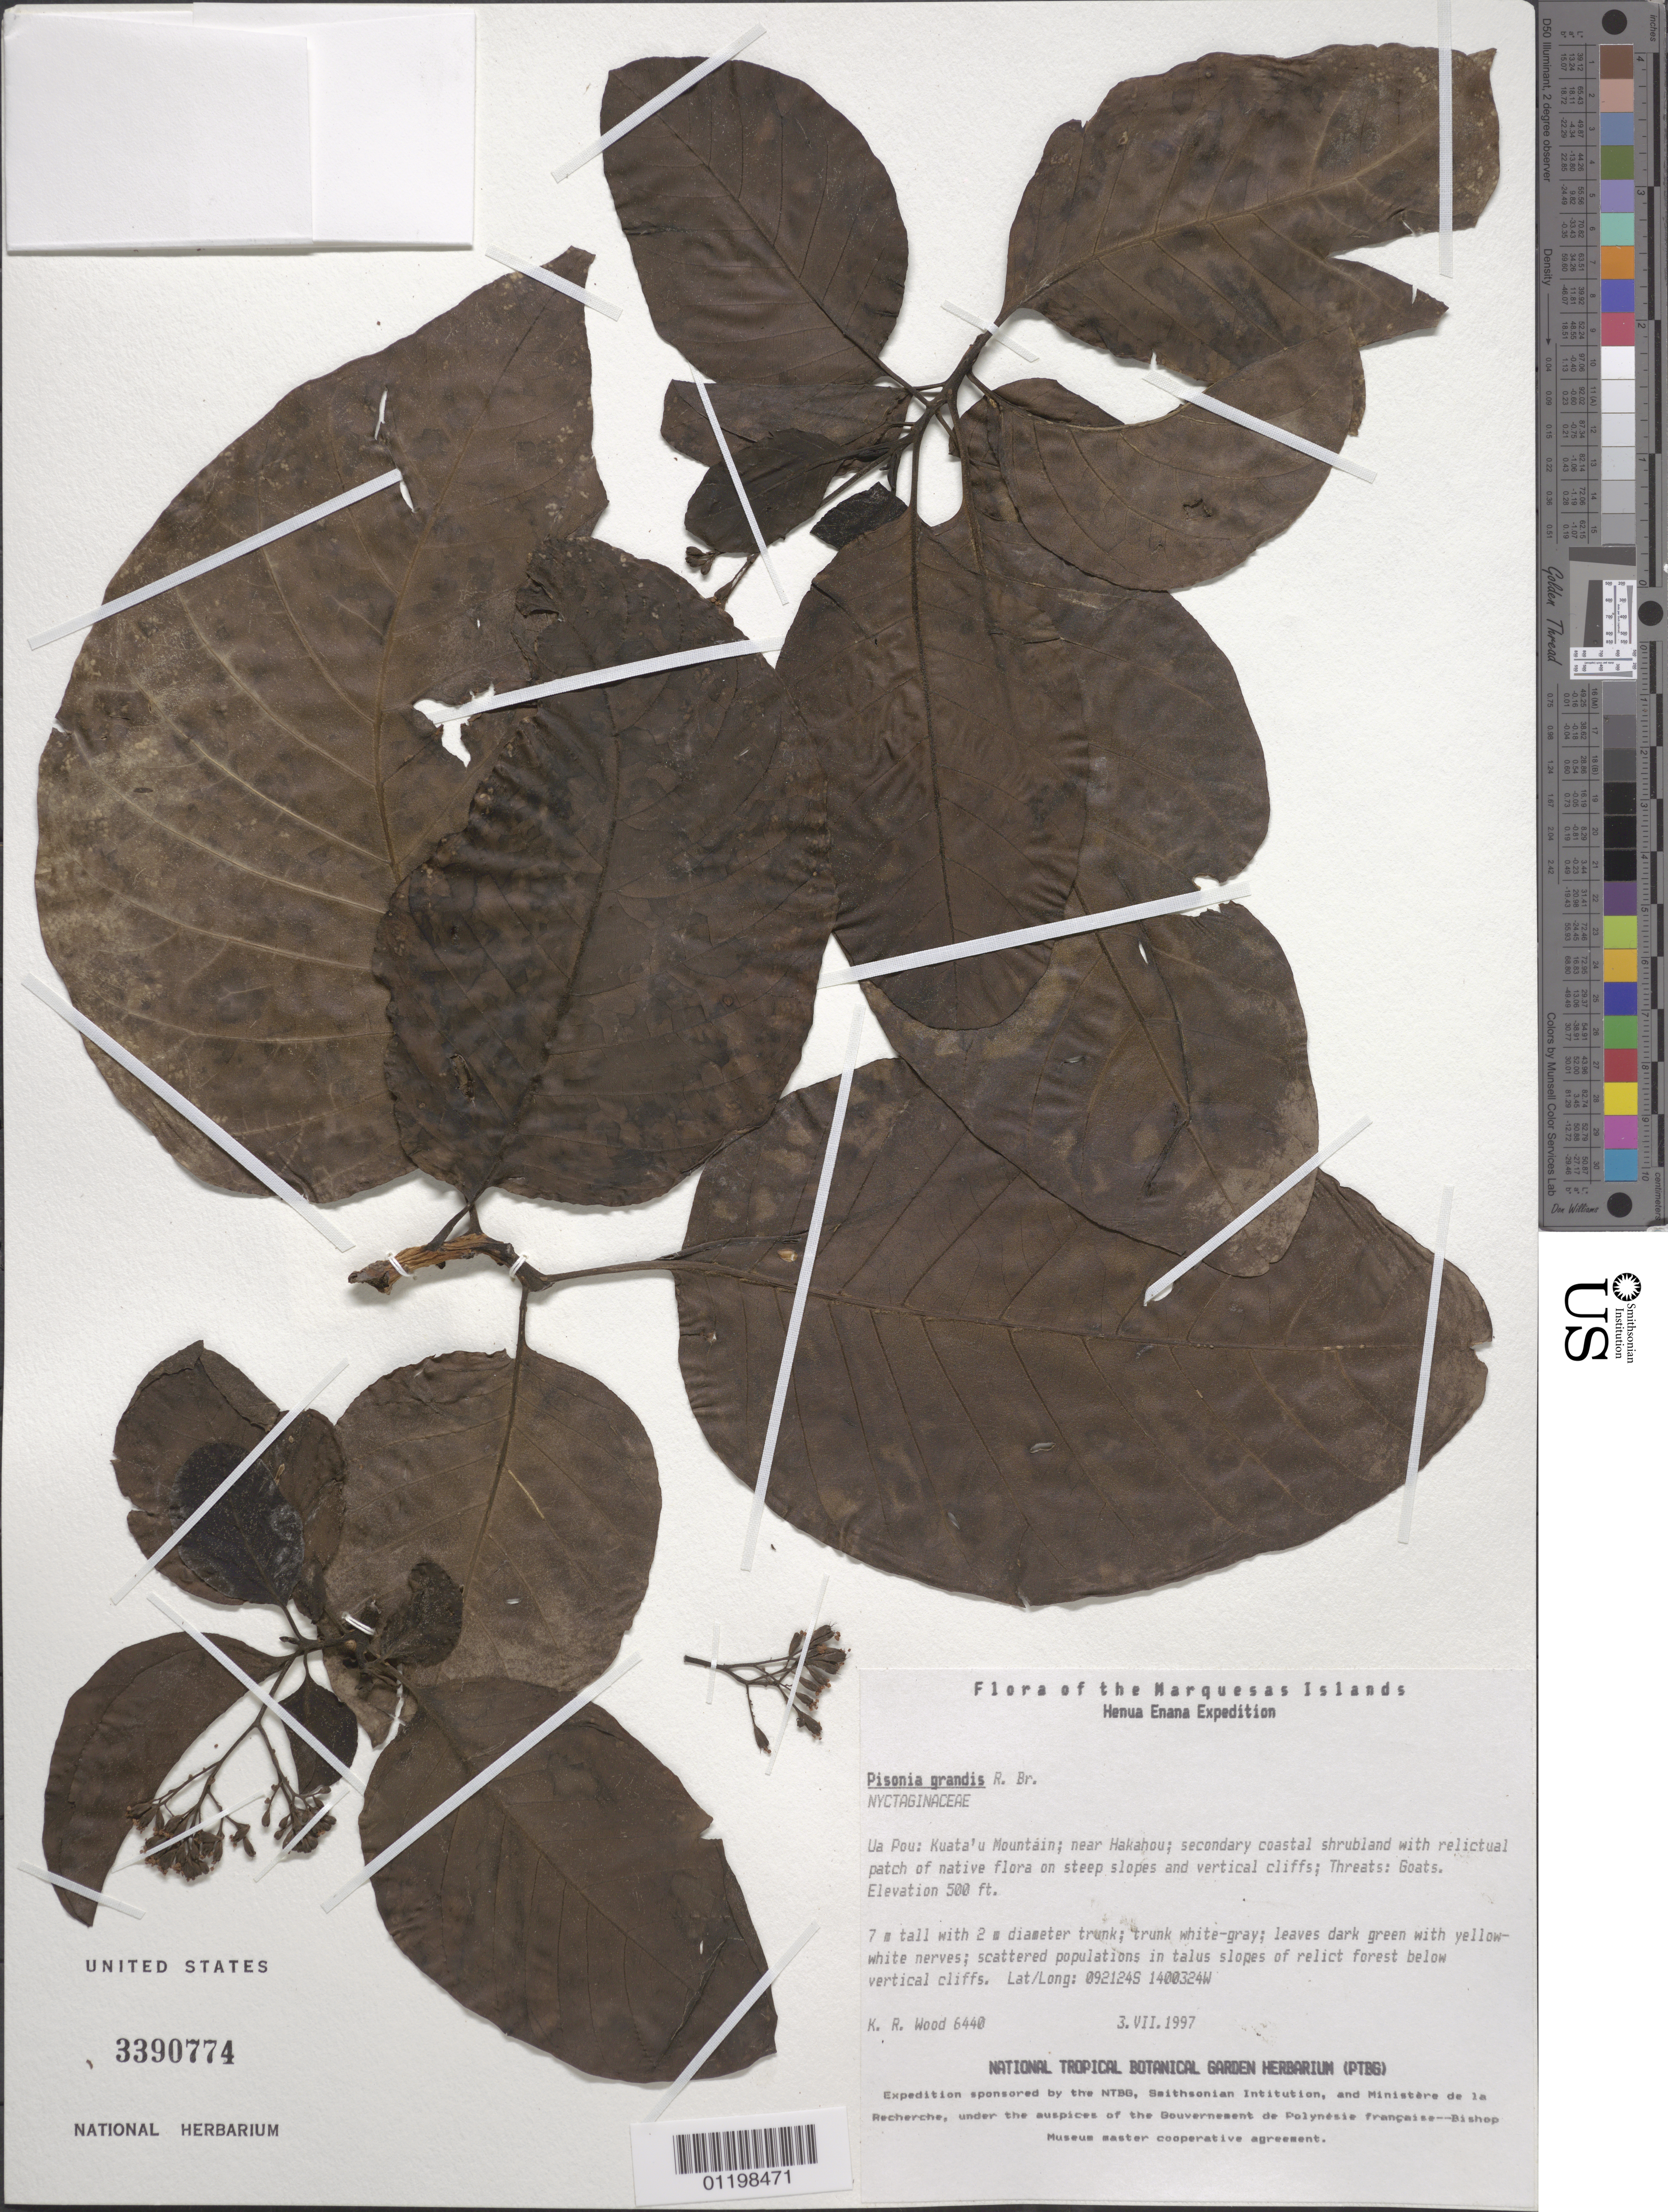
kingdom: Plantae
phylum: Tracheophyta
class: Magnoliopsida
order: Caryophyllales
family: Nyctaginaceae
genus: Pisonia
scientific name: Pisonia grandis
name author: R. Br.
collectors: K. R. Wood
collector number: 6440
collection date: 1997-07-03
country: French Polynesia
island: Ua Pou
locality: Kuata'u Mountain, near Hakahou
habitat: Secondary coastal shrubland with relictual patch of native flora on steep slopes and vertical cliffs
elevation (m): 152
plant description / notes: Goats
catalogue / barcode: US 3390774